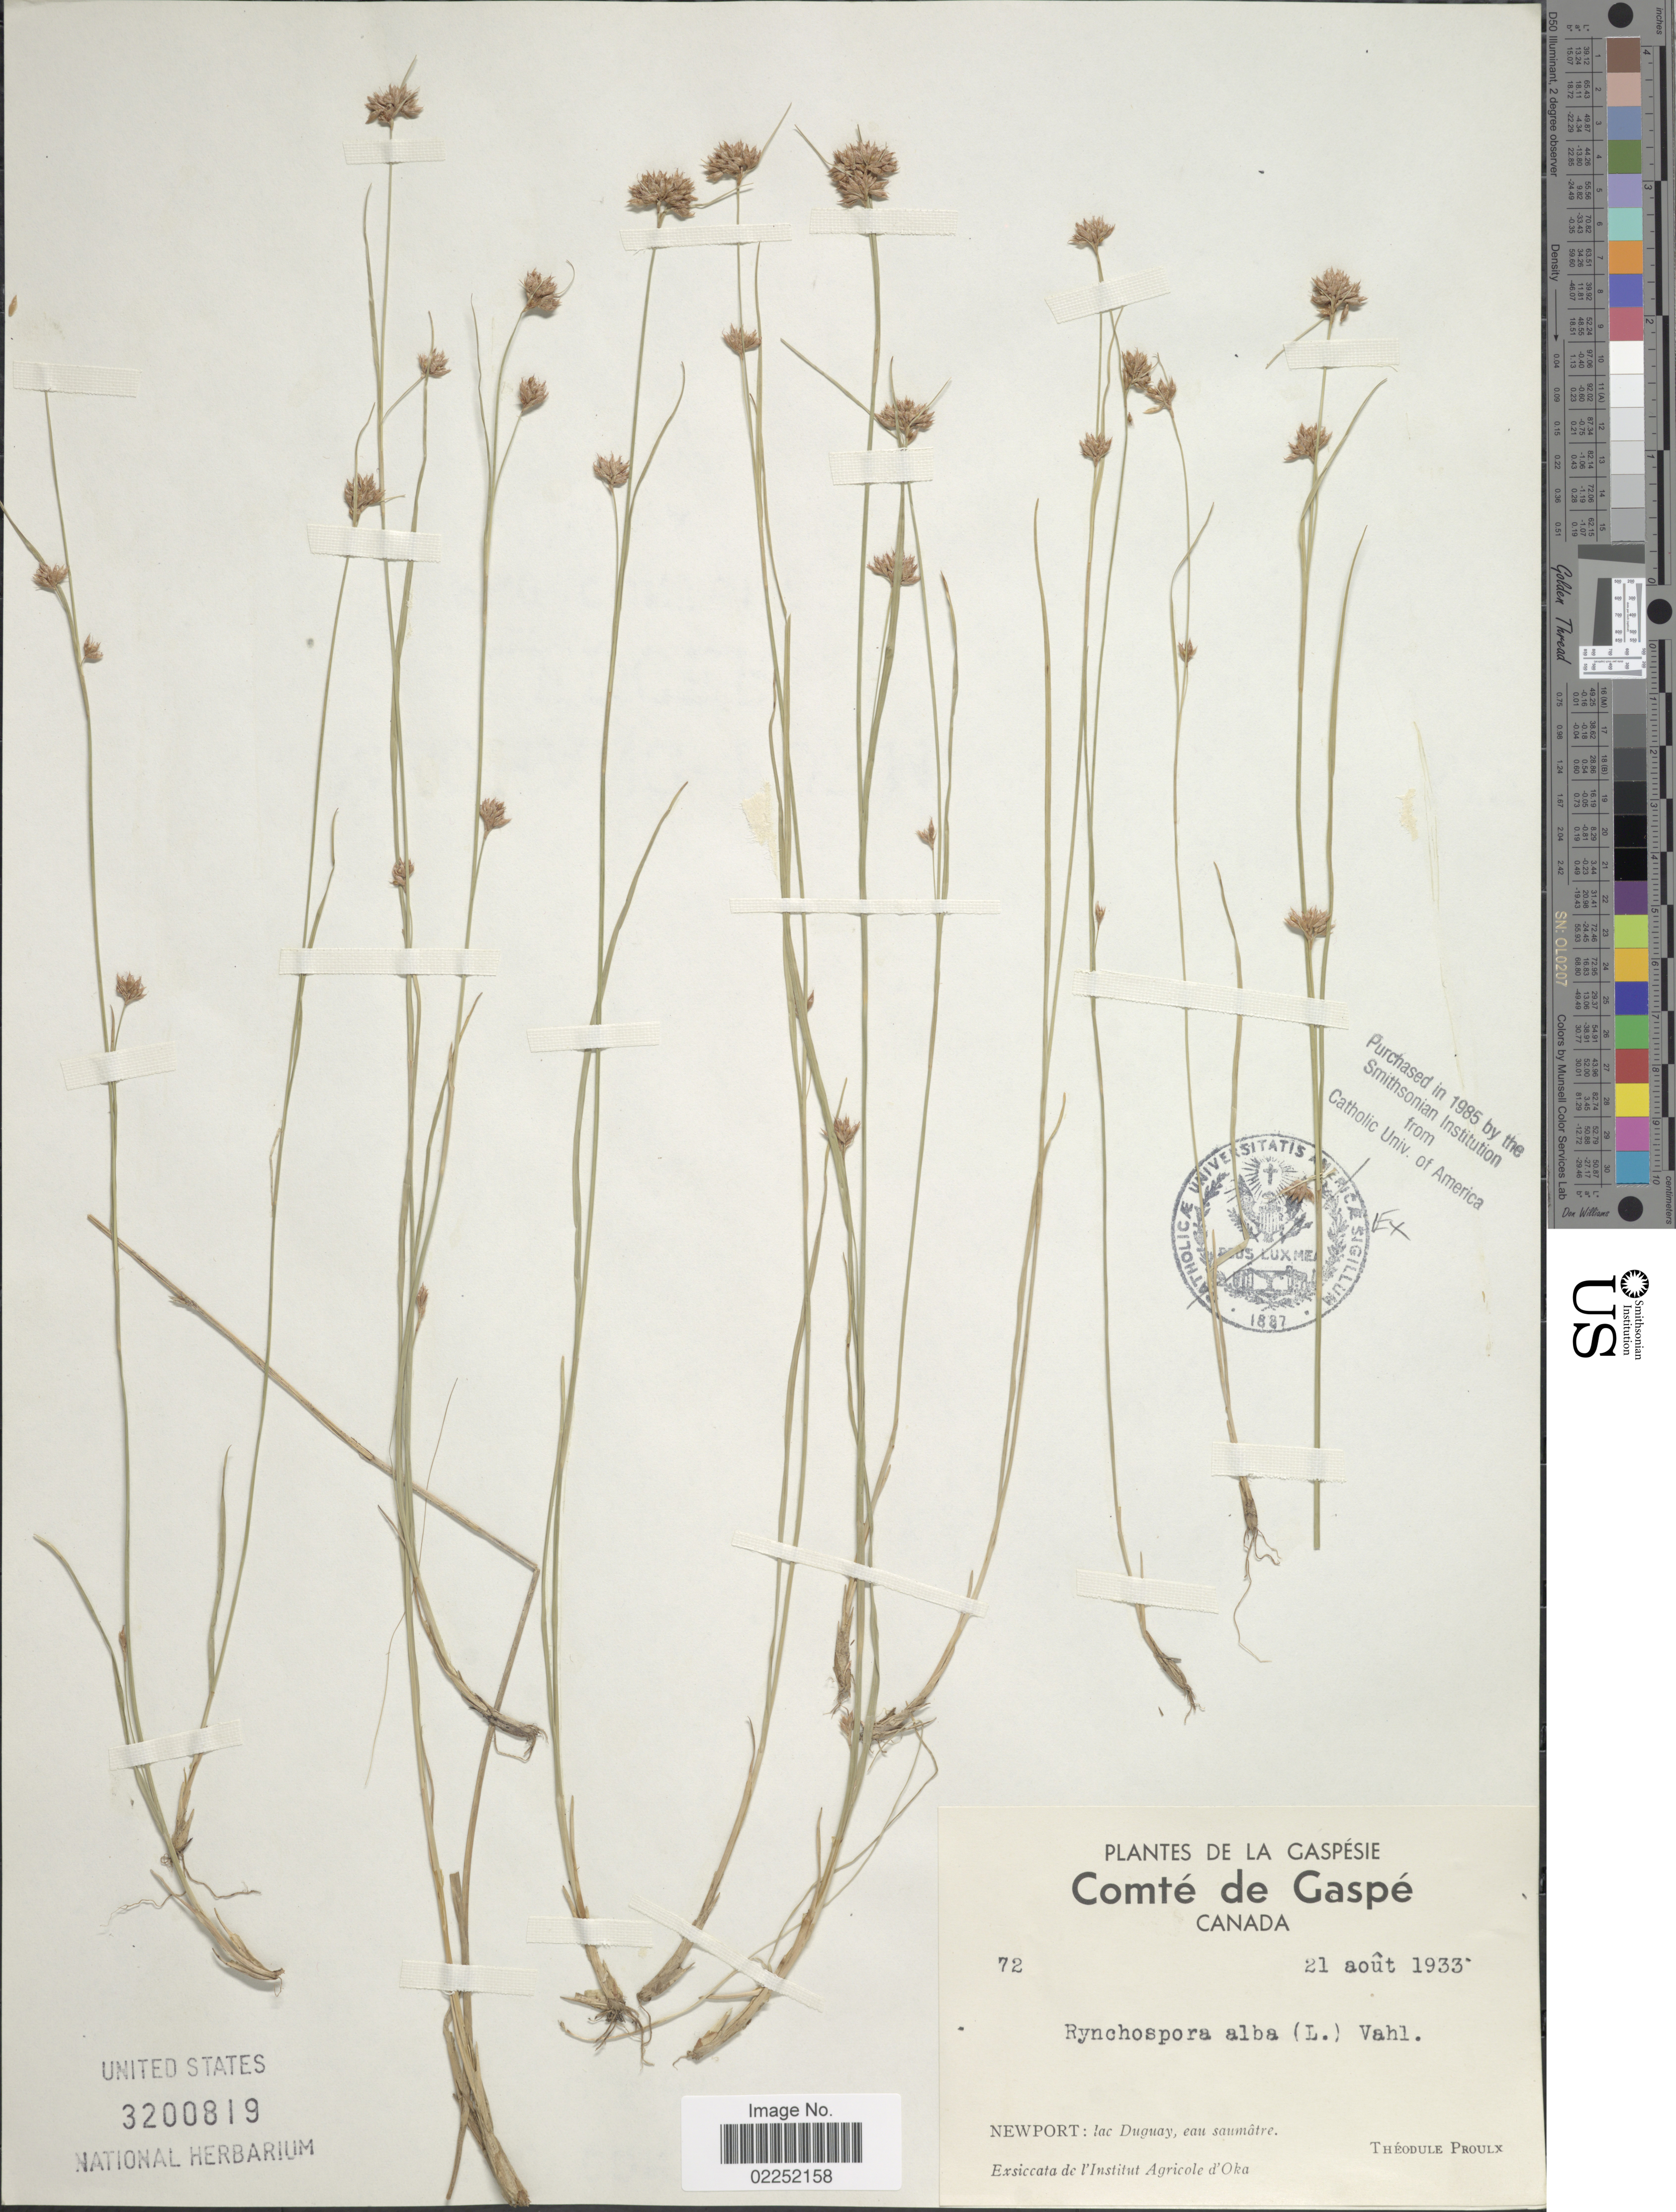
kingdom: Plantae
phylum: Tracheophyta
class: Liliopsida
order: Poales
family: Cyperaceae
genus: Rhynchospora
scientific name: Rhynchospora alba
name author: (L.) Vahl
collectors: T. Proulx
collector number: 72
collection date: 1933-08-21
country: Canada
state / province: Quebec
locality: De La Gaspésie, Comté de Gaspé, Newport: lac Duguay, eau saumâtre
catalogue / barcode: US 3200819